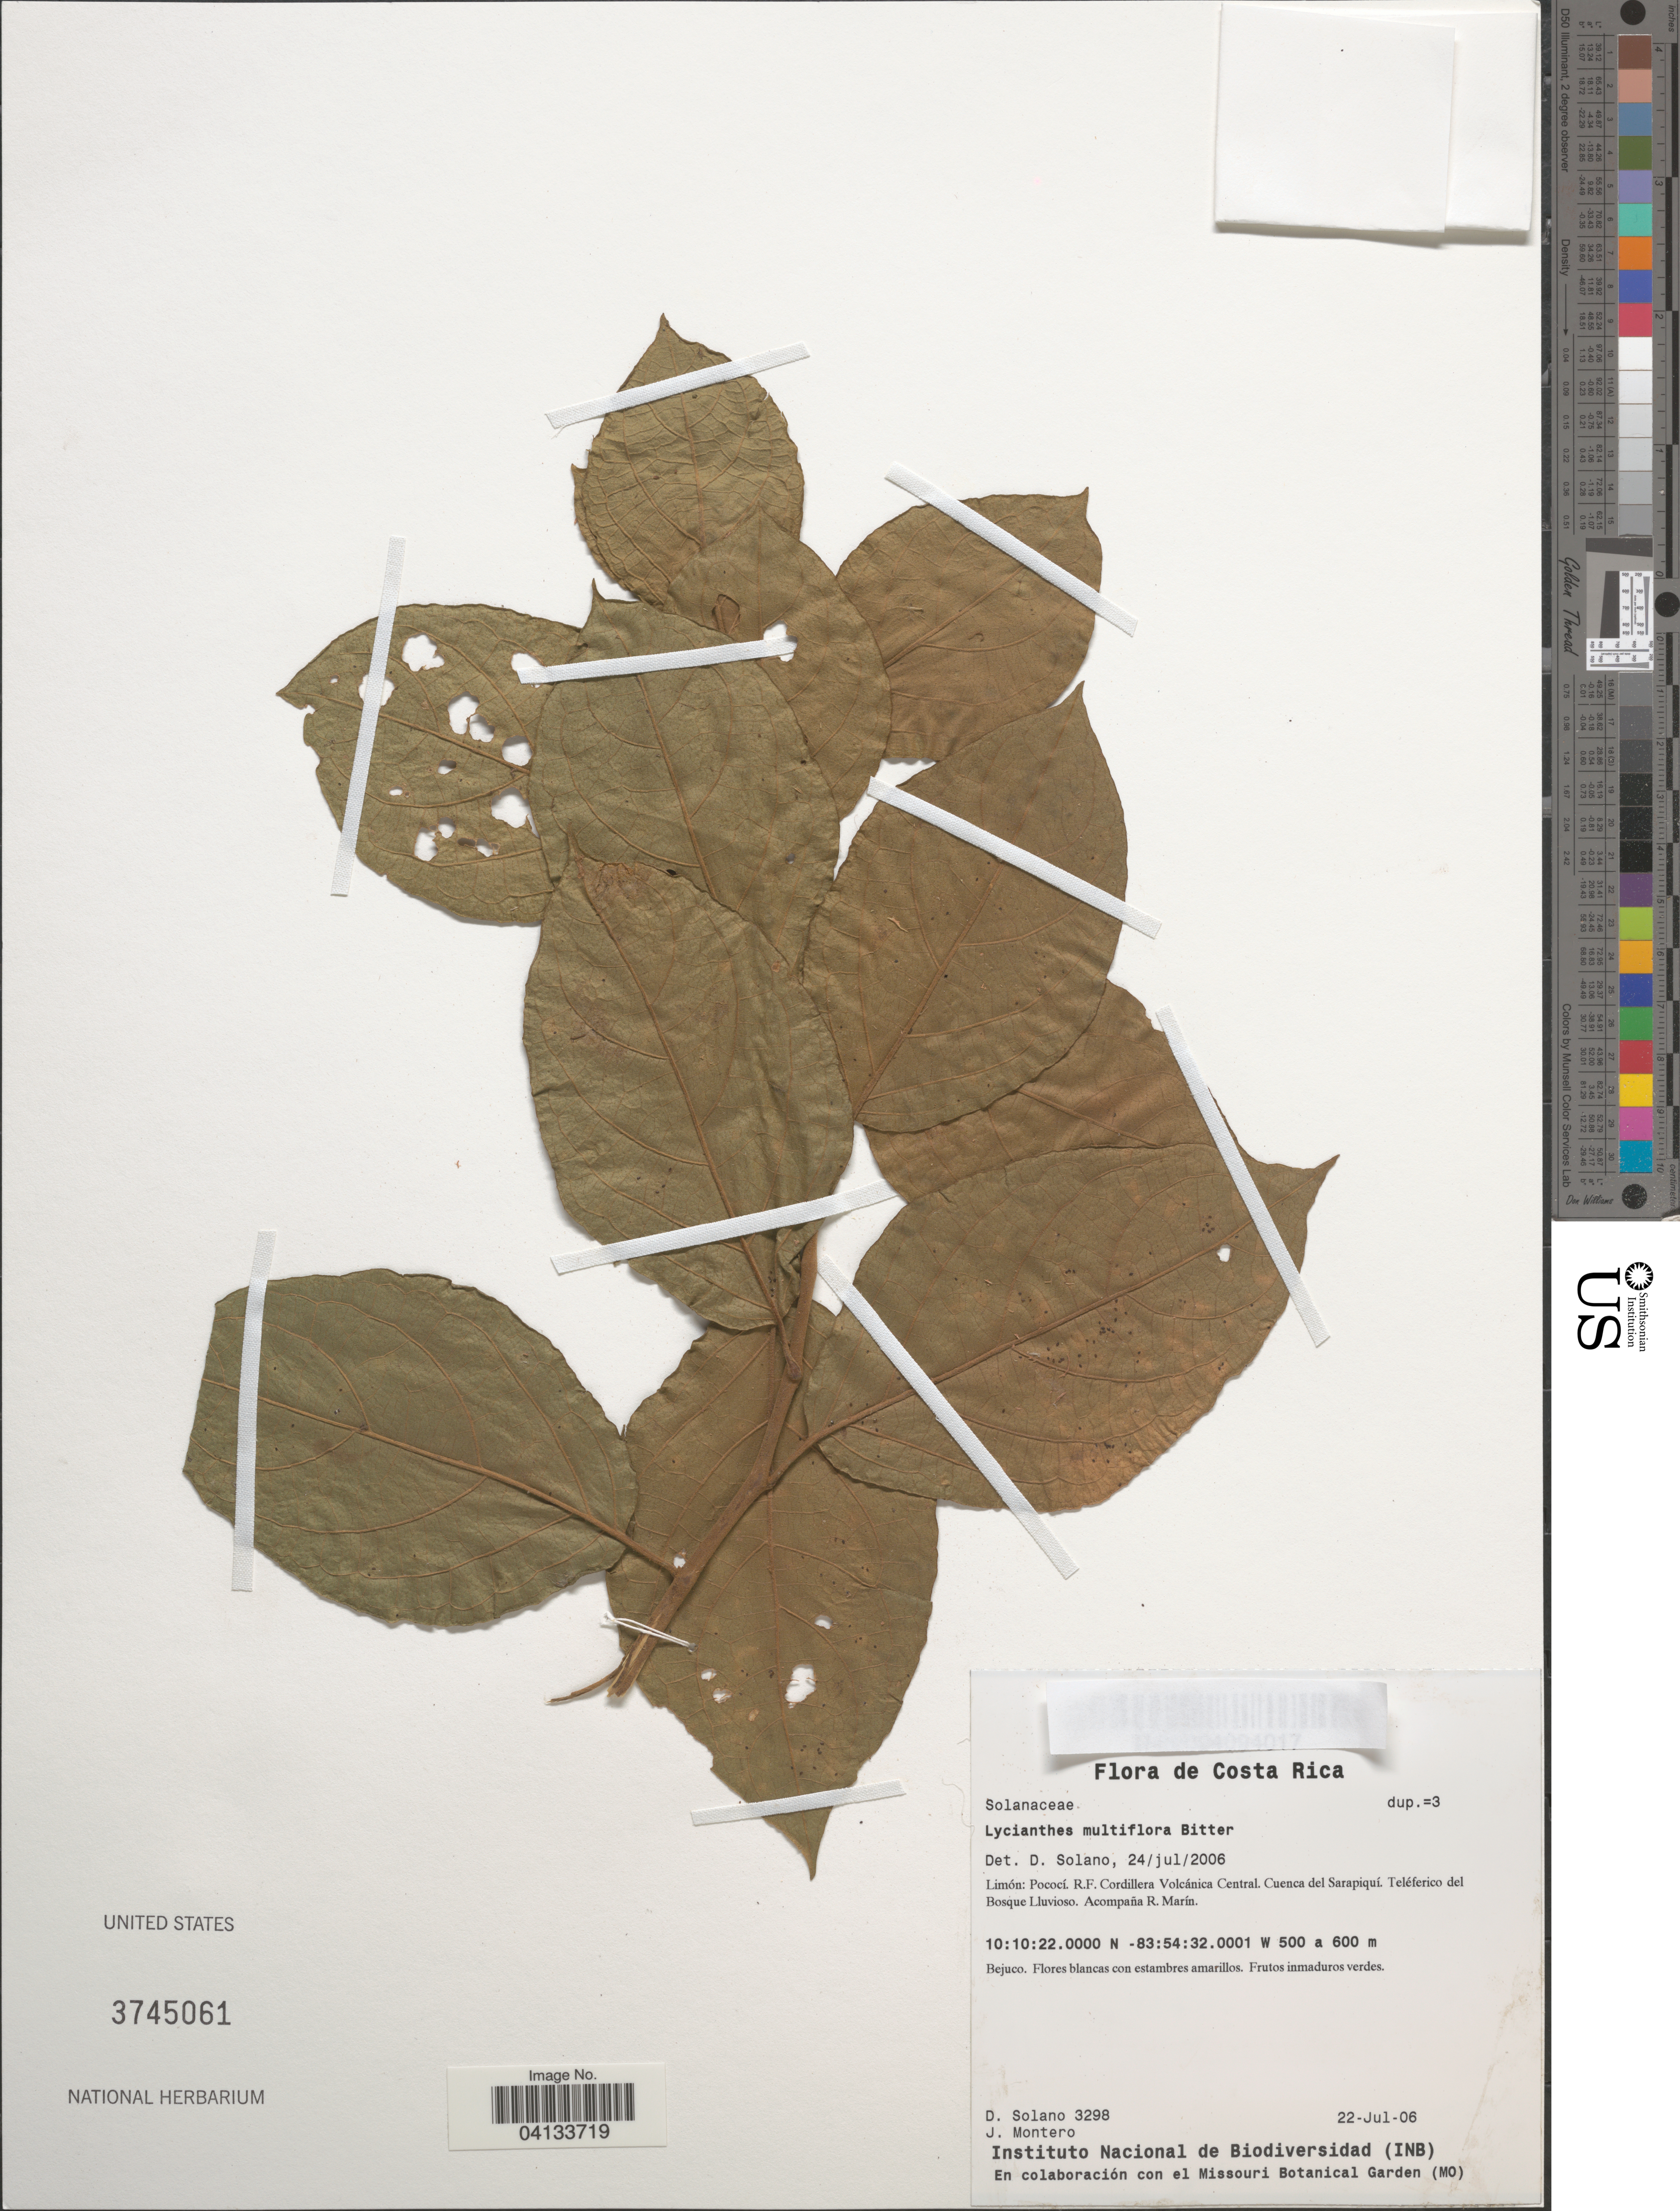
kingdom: Plantae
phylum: Tracheophyta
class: Magnoliopsida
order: Solanales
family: Solanaceae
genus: Lycianthes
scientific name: Lycianthes multiflora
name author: Bitter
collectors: D. Solano & J. Montero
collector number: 3298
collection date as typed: Transcribed d/m/y: 22/7/6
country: Costa Rica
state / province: Limón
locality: Pococí. R.F. Cordillera Volcánica Central. Cuenca del Sarapiquí. Teléferico del Bosque Lluvioso.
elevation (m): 500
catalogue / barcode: US 3745061